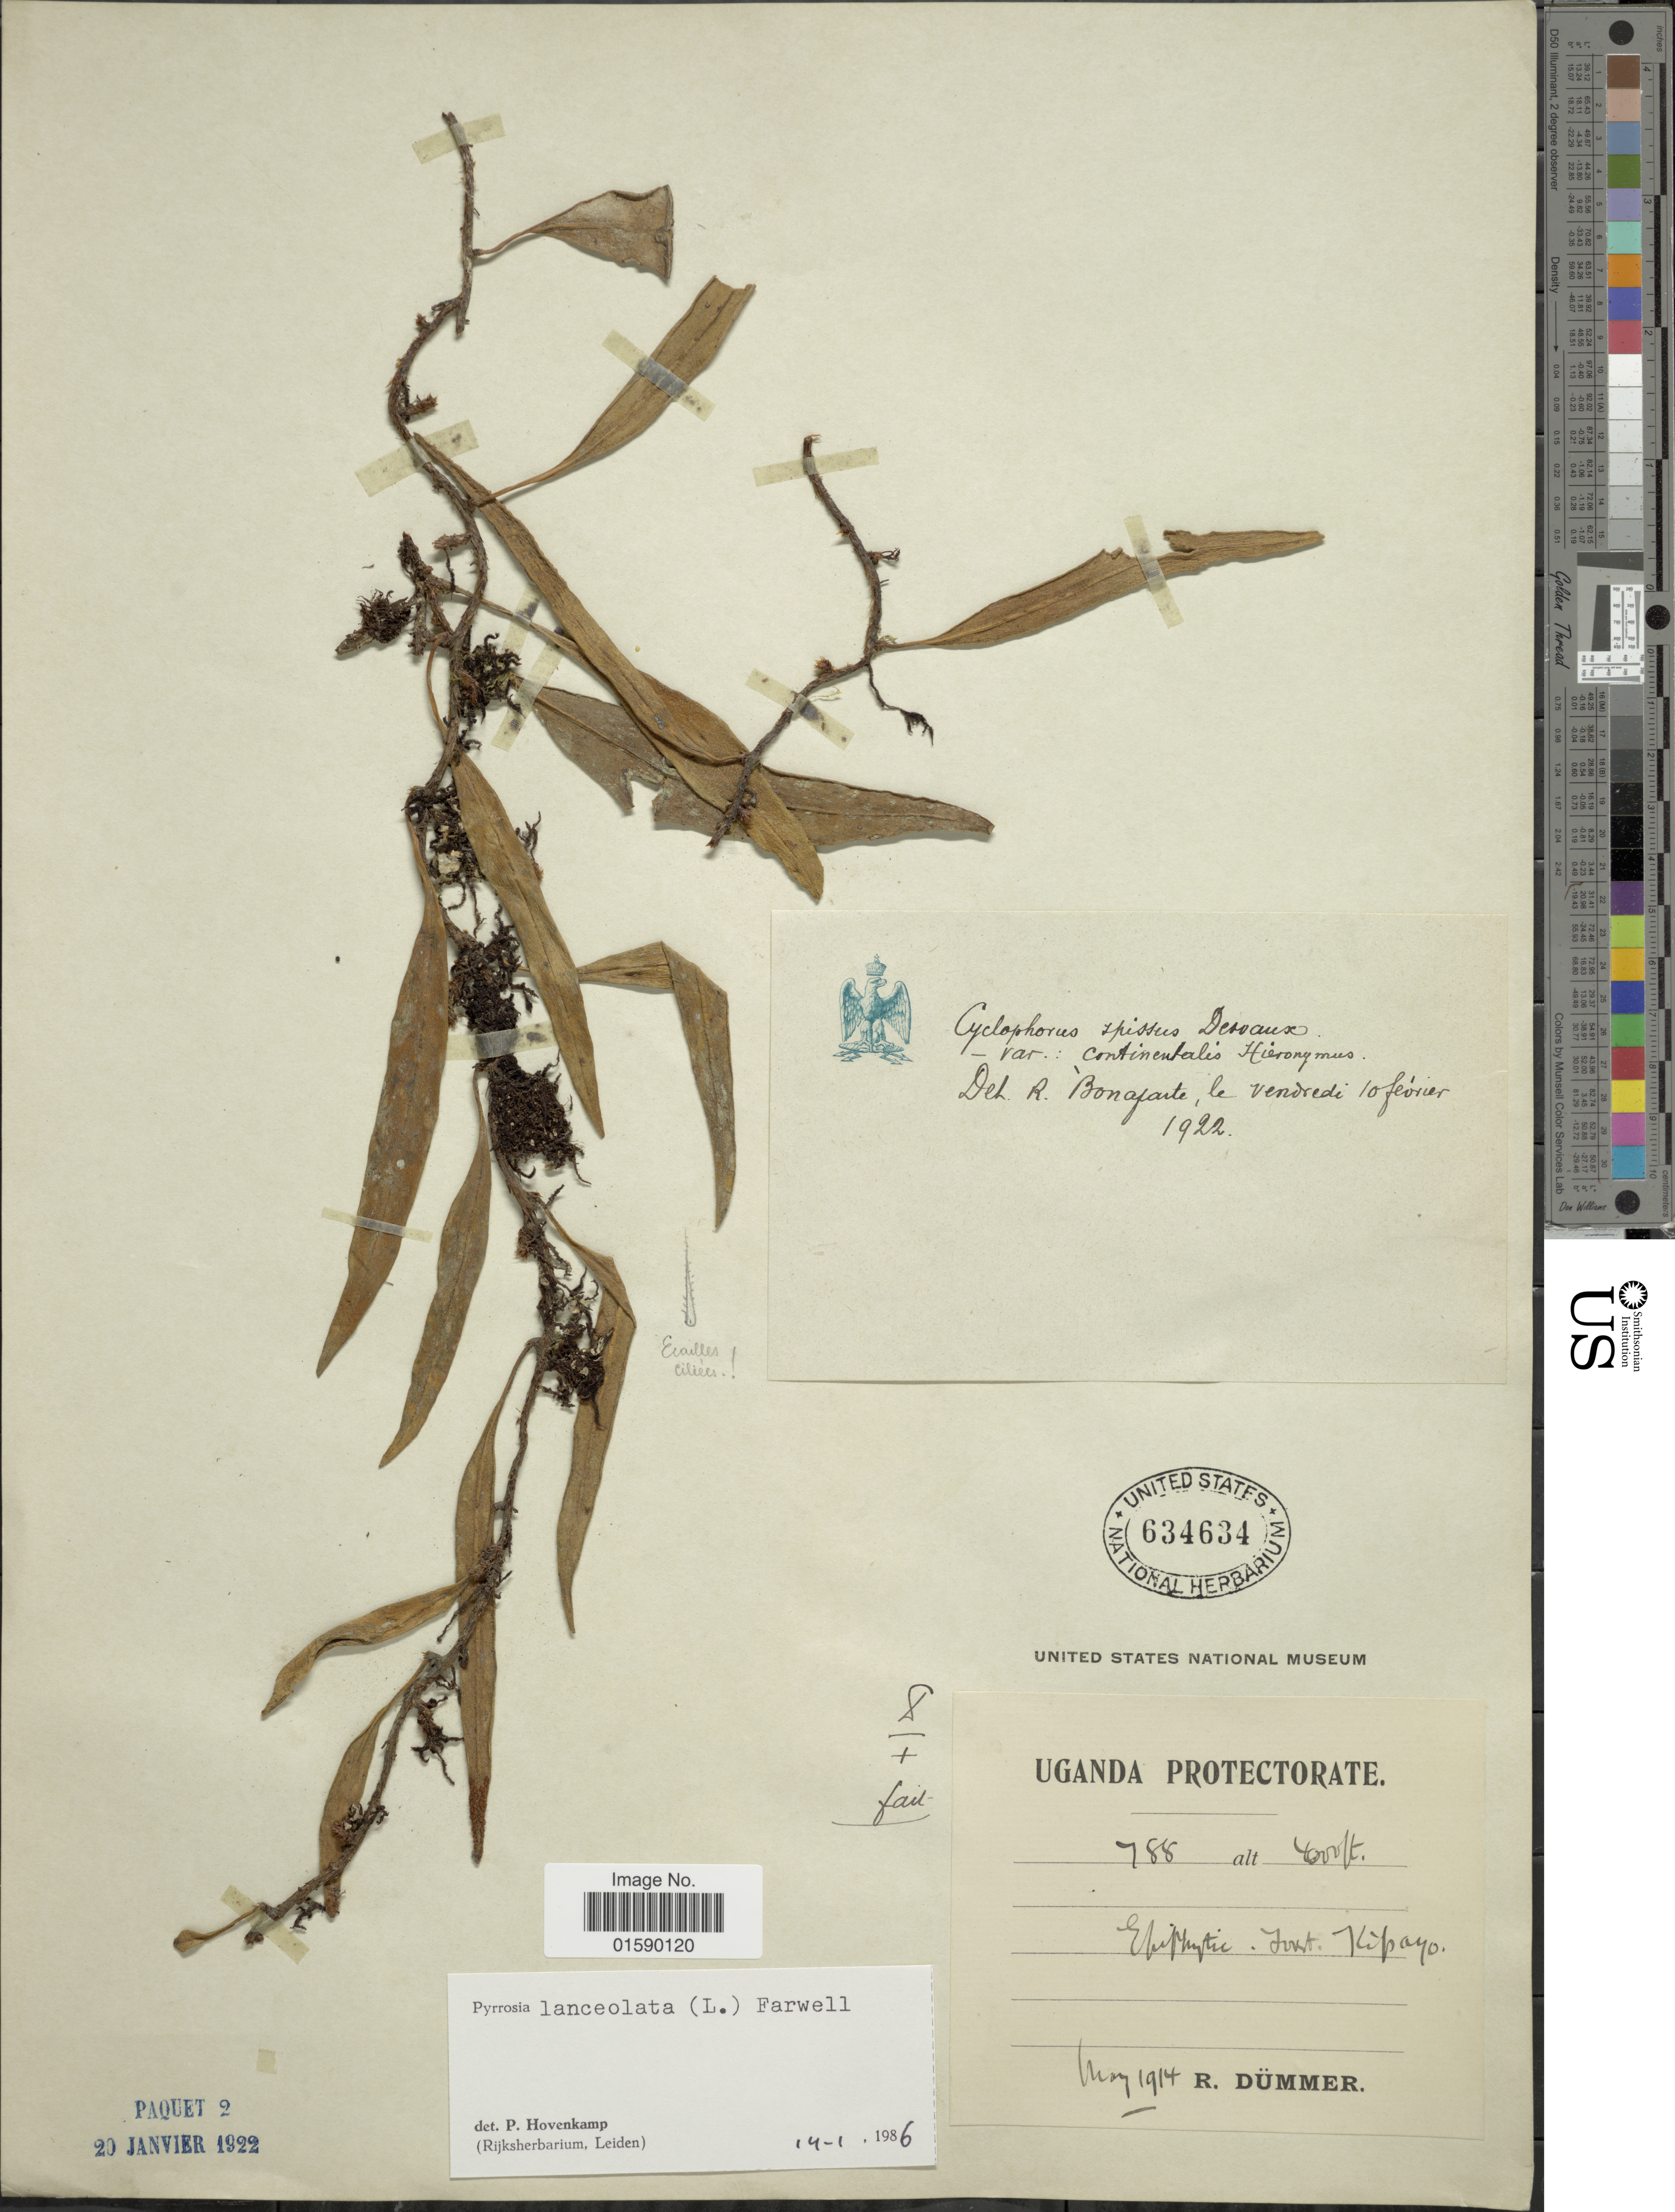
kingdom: Plantae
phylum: Tracheophyta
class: Polypodiopsida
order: Polypodiales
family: Polypodiaceae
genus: Pyrrosia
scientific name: Pyrrosia lanceolata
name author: (L.) Farw.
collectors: R. Drummer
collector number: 788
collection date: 1914-05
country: Uganda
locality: Uganda Protectorate. Fort. Kipayo.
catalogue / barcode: US 634634